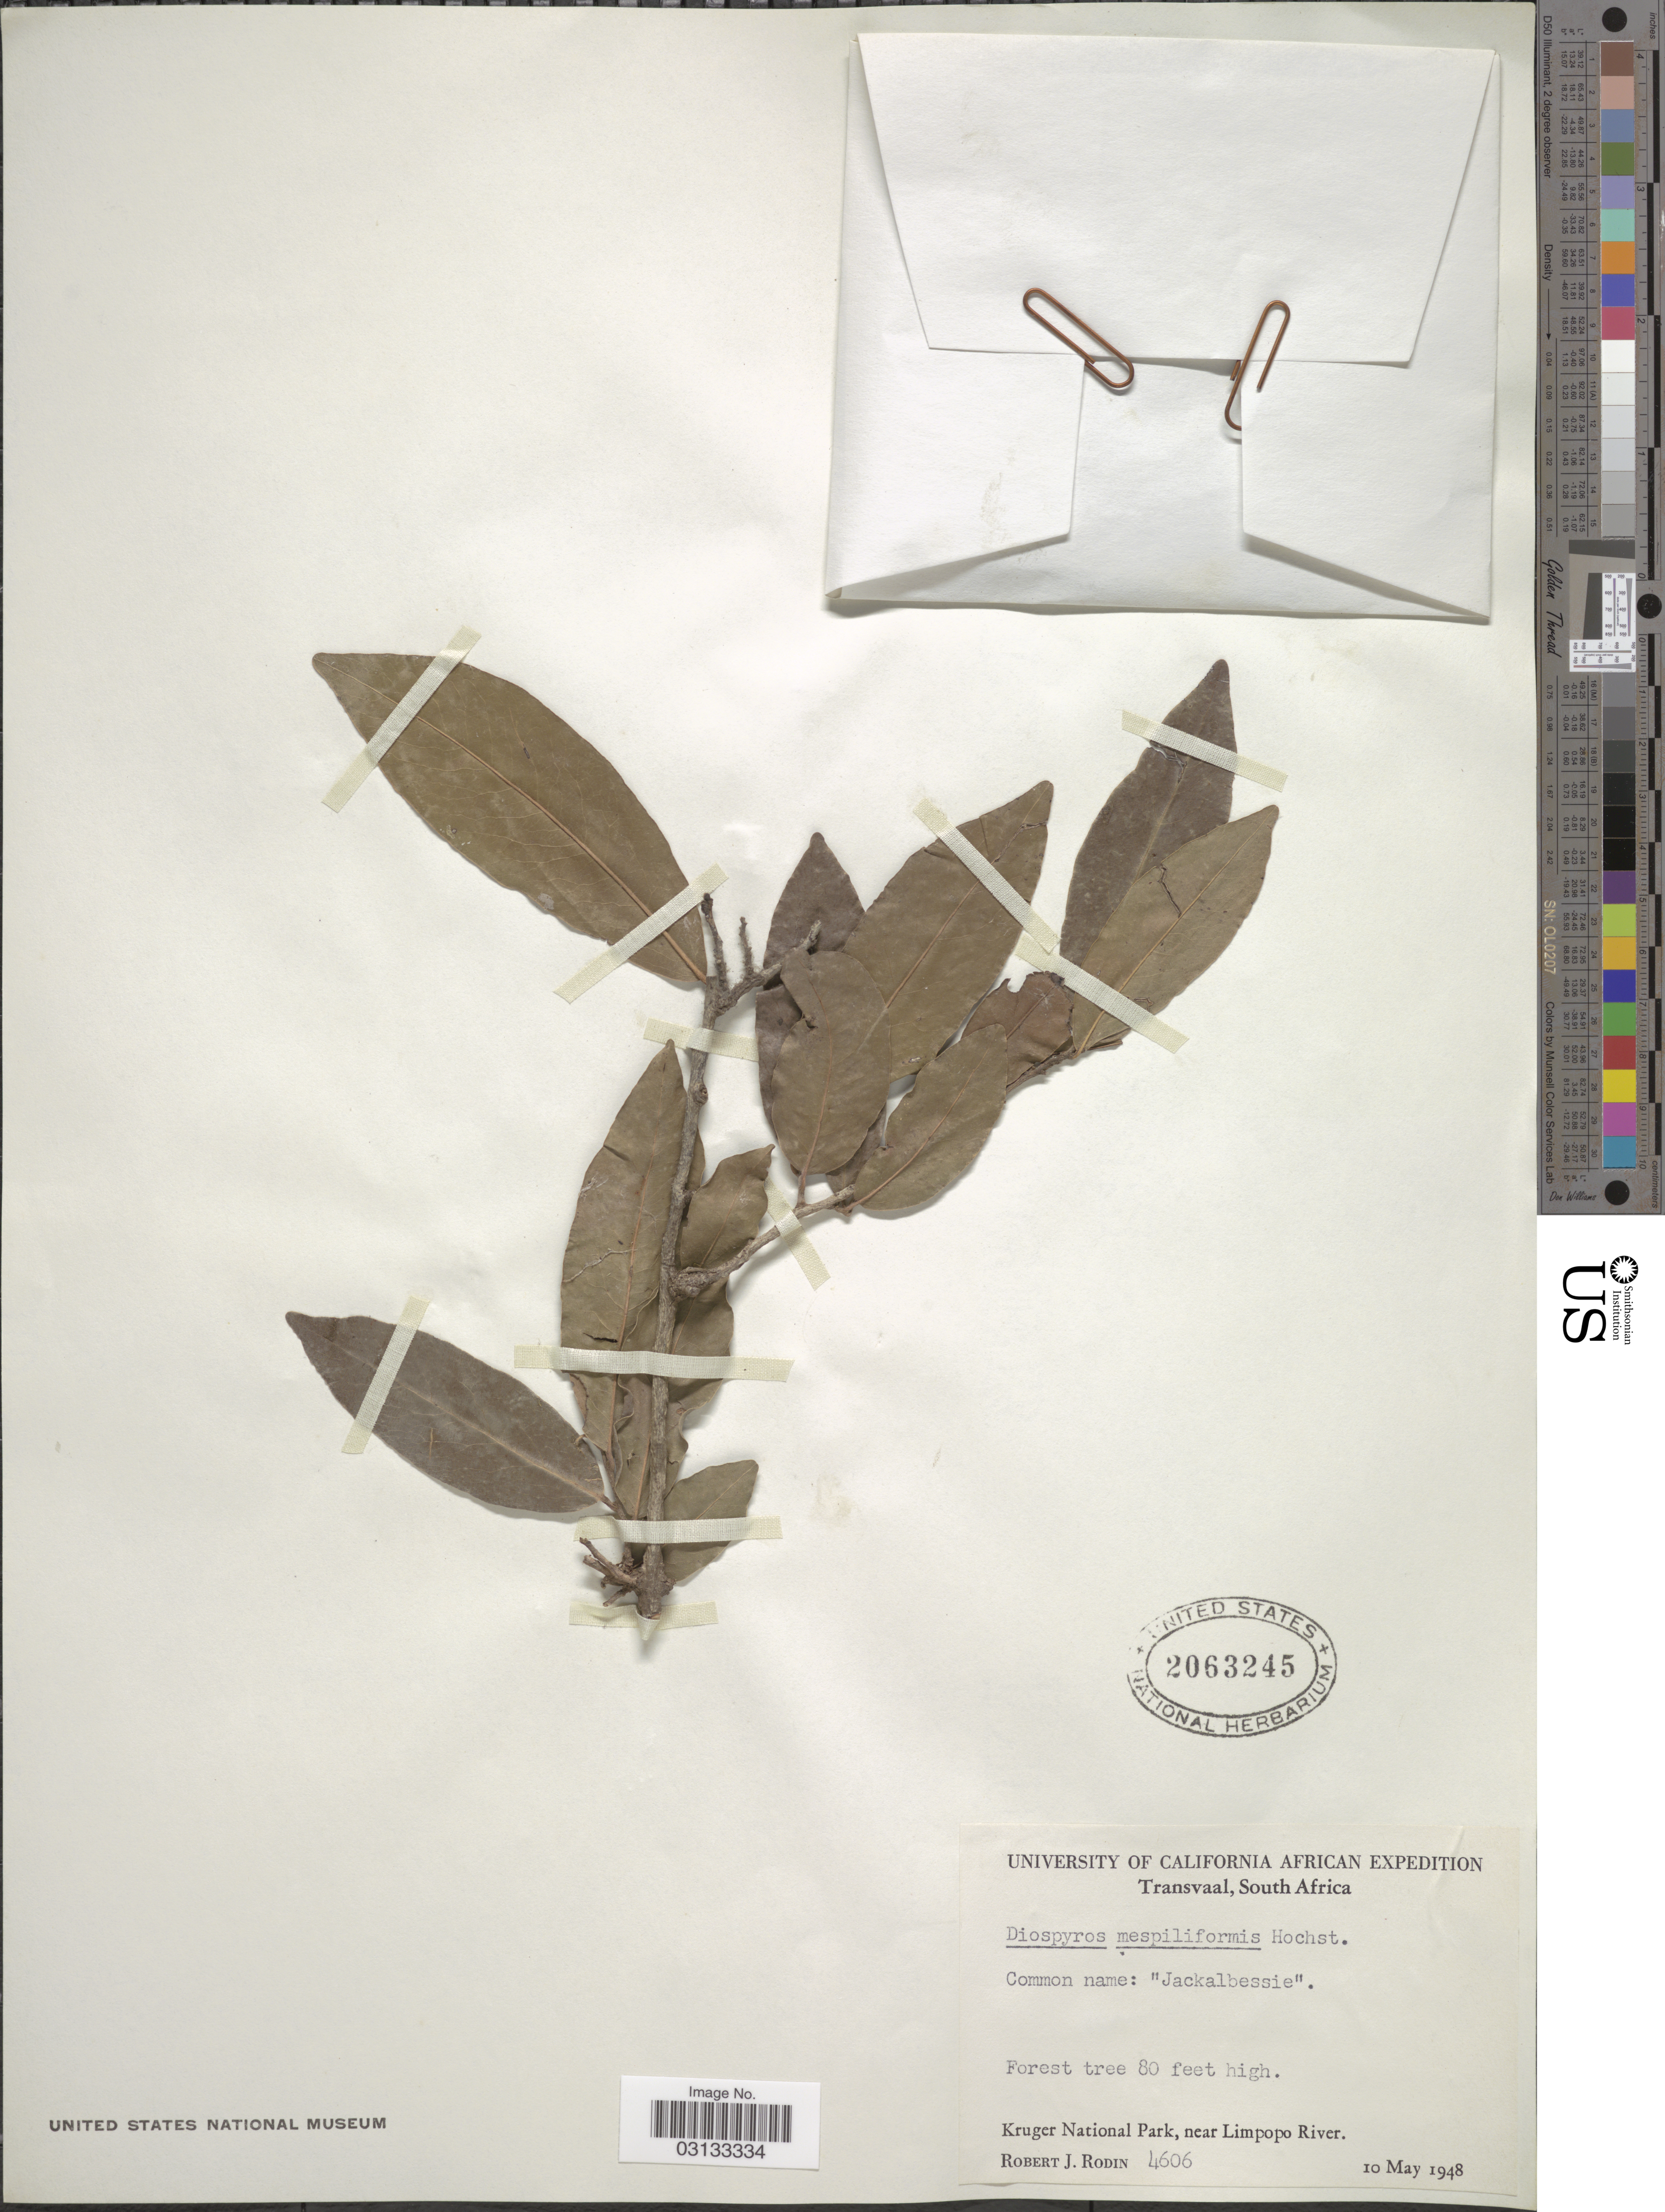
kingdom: Plantae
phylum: Tracheophyta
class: Magnoliopsida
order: Ericales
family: Ebenaceae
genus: Diospyros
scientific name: Diospyros mespiliformis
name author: Hochst. ex A. DC.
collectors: R. J. Rodin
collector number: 4606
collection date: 1948-05-10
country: South Africa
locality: Transvaal, Kruger National Park, near Limpopo River.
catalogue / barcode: US 2063245